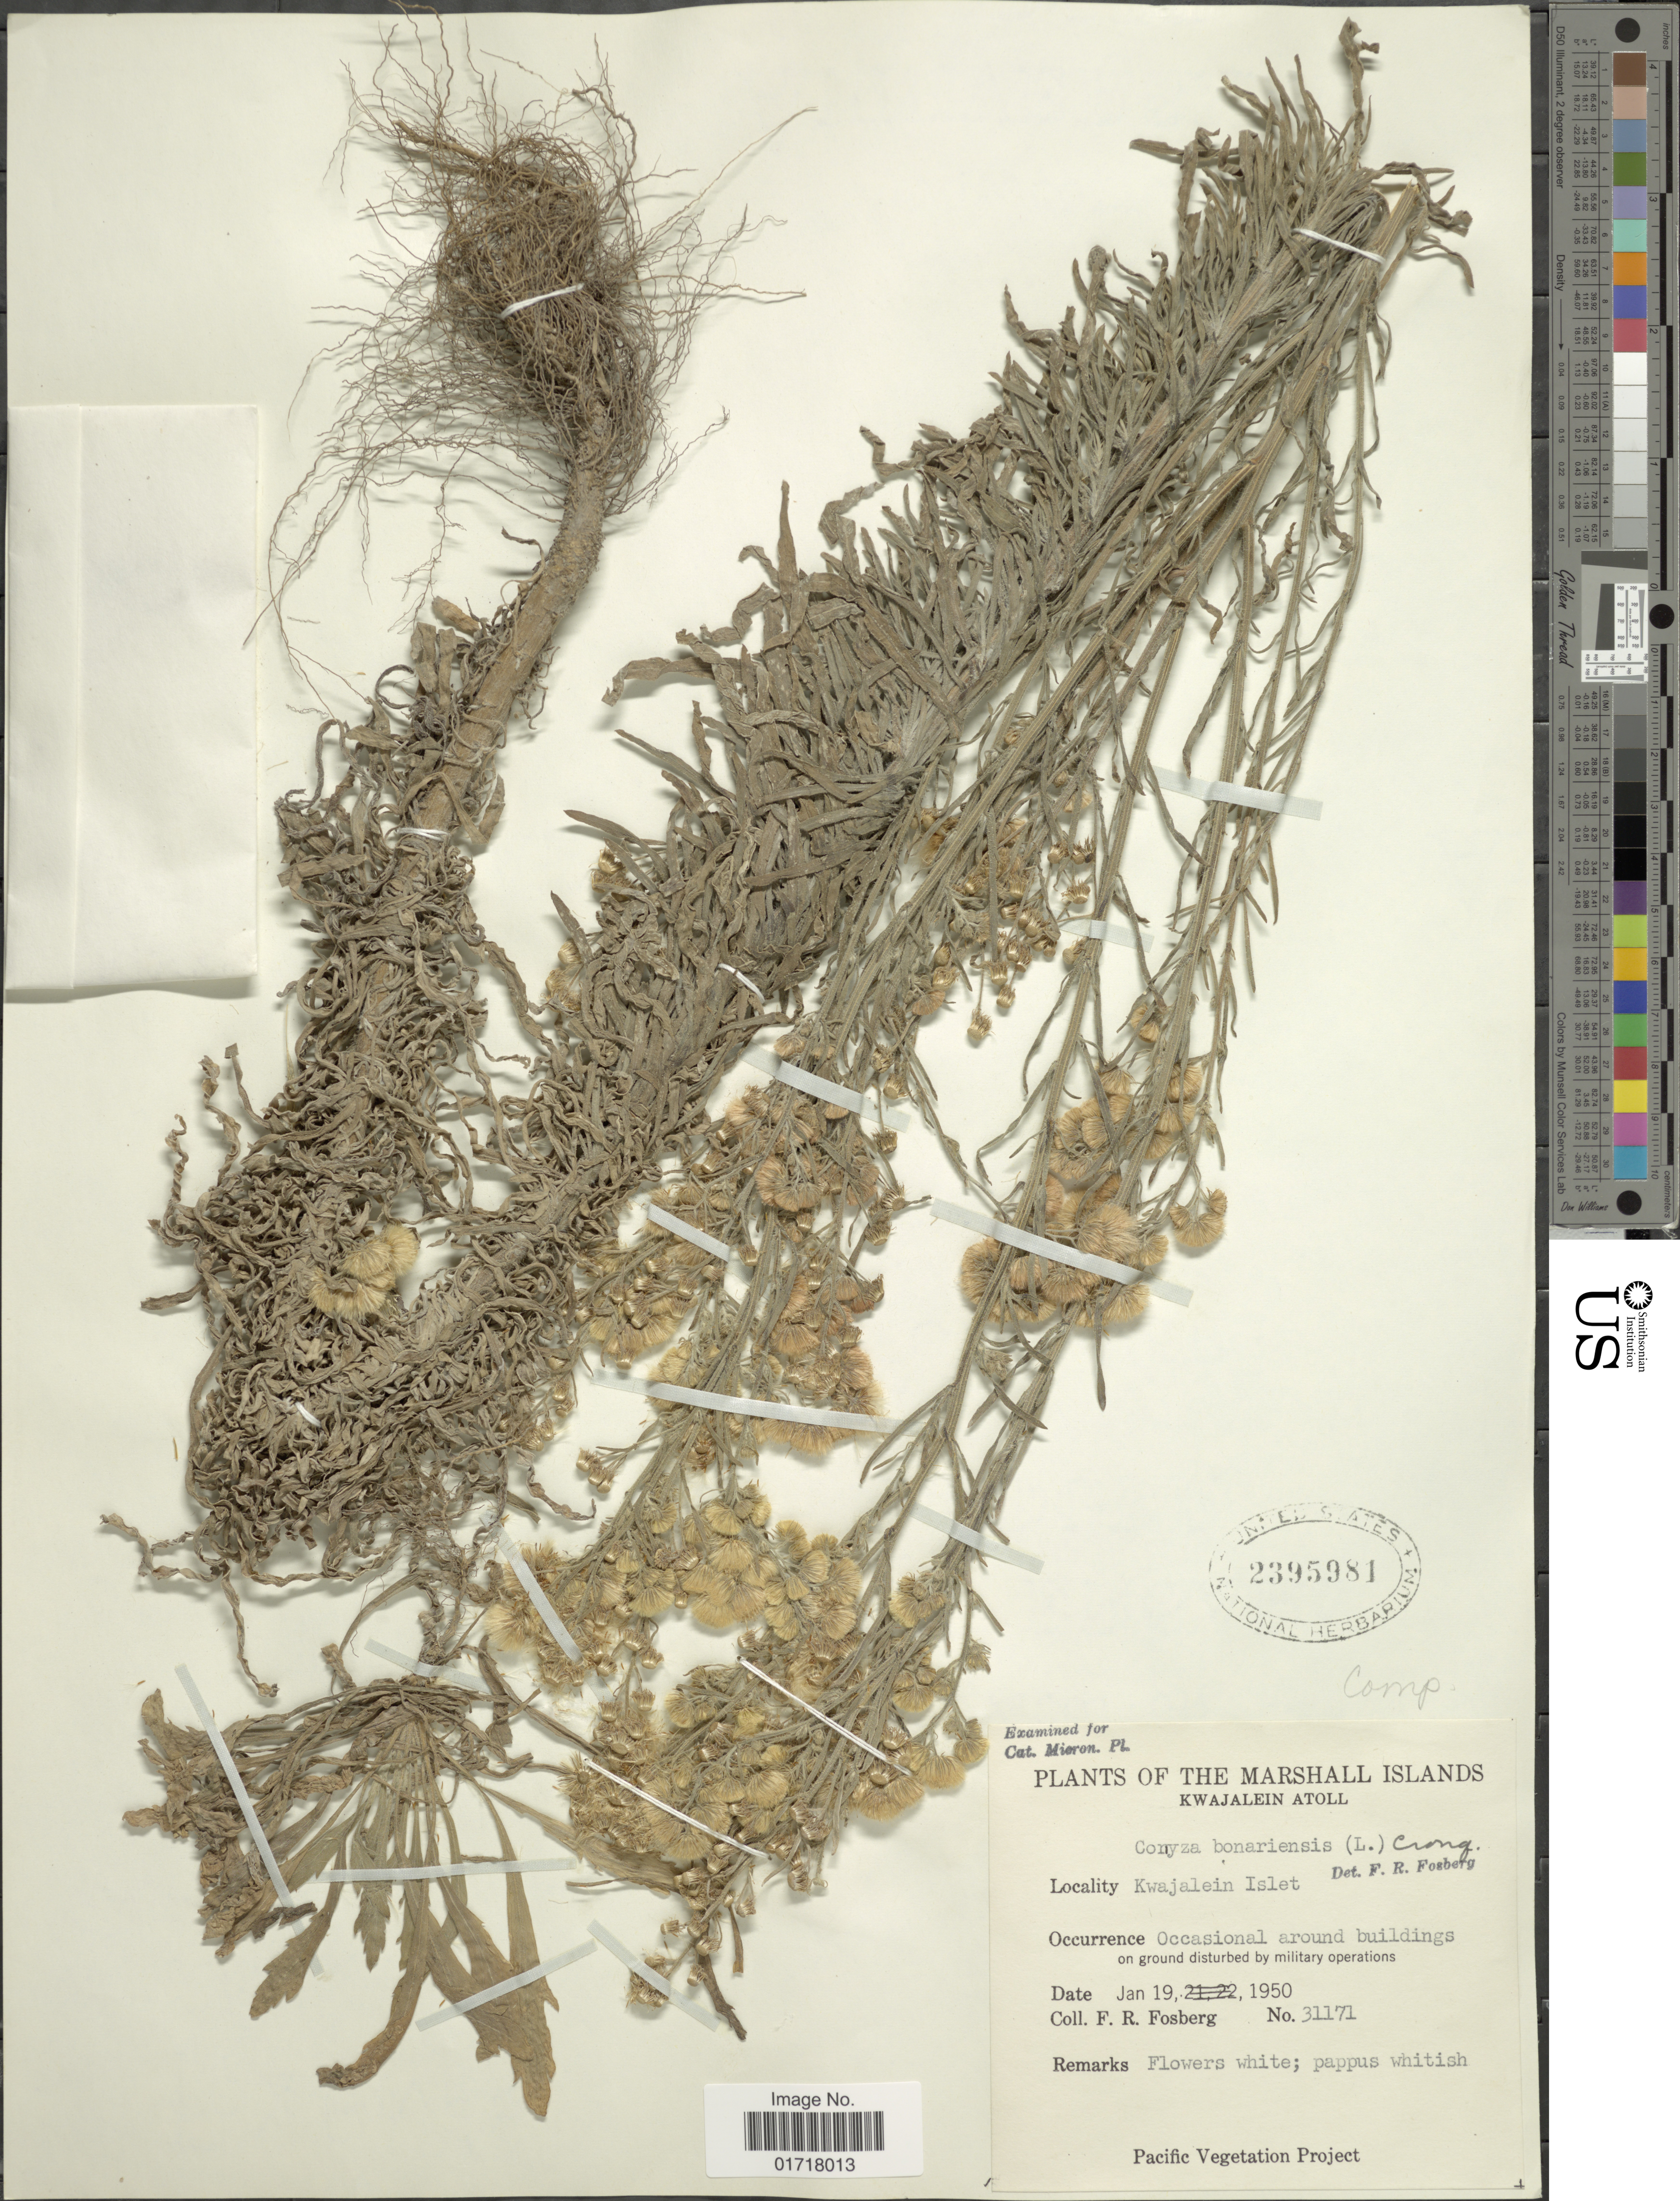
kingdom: Plantae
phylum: Tracheophyta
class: Magnoliopsida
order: Asterales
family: Asteraceae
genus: Erigeron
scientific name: Erigeron bonariensis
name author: L.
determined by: Wagner, W. L., (BOT), Smithsonian Institution - National Museum of Natural History (UNITED STATES)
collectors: F. R. Fosberg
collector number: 31171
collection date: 1950-01-19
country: Marshall Islands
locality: The Marshall Islands, Kwajalein Atoll, Kwajalein Islet, Occasional around buildings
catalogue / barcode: US 2395981